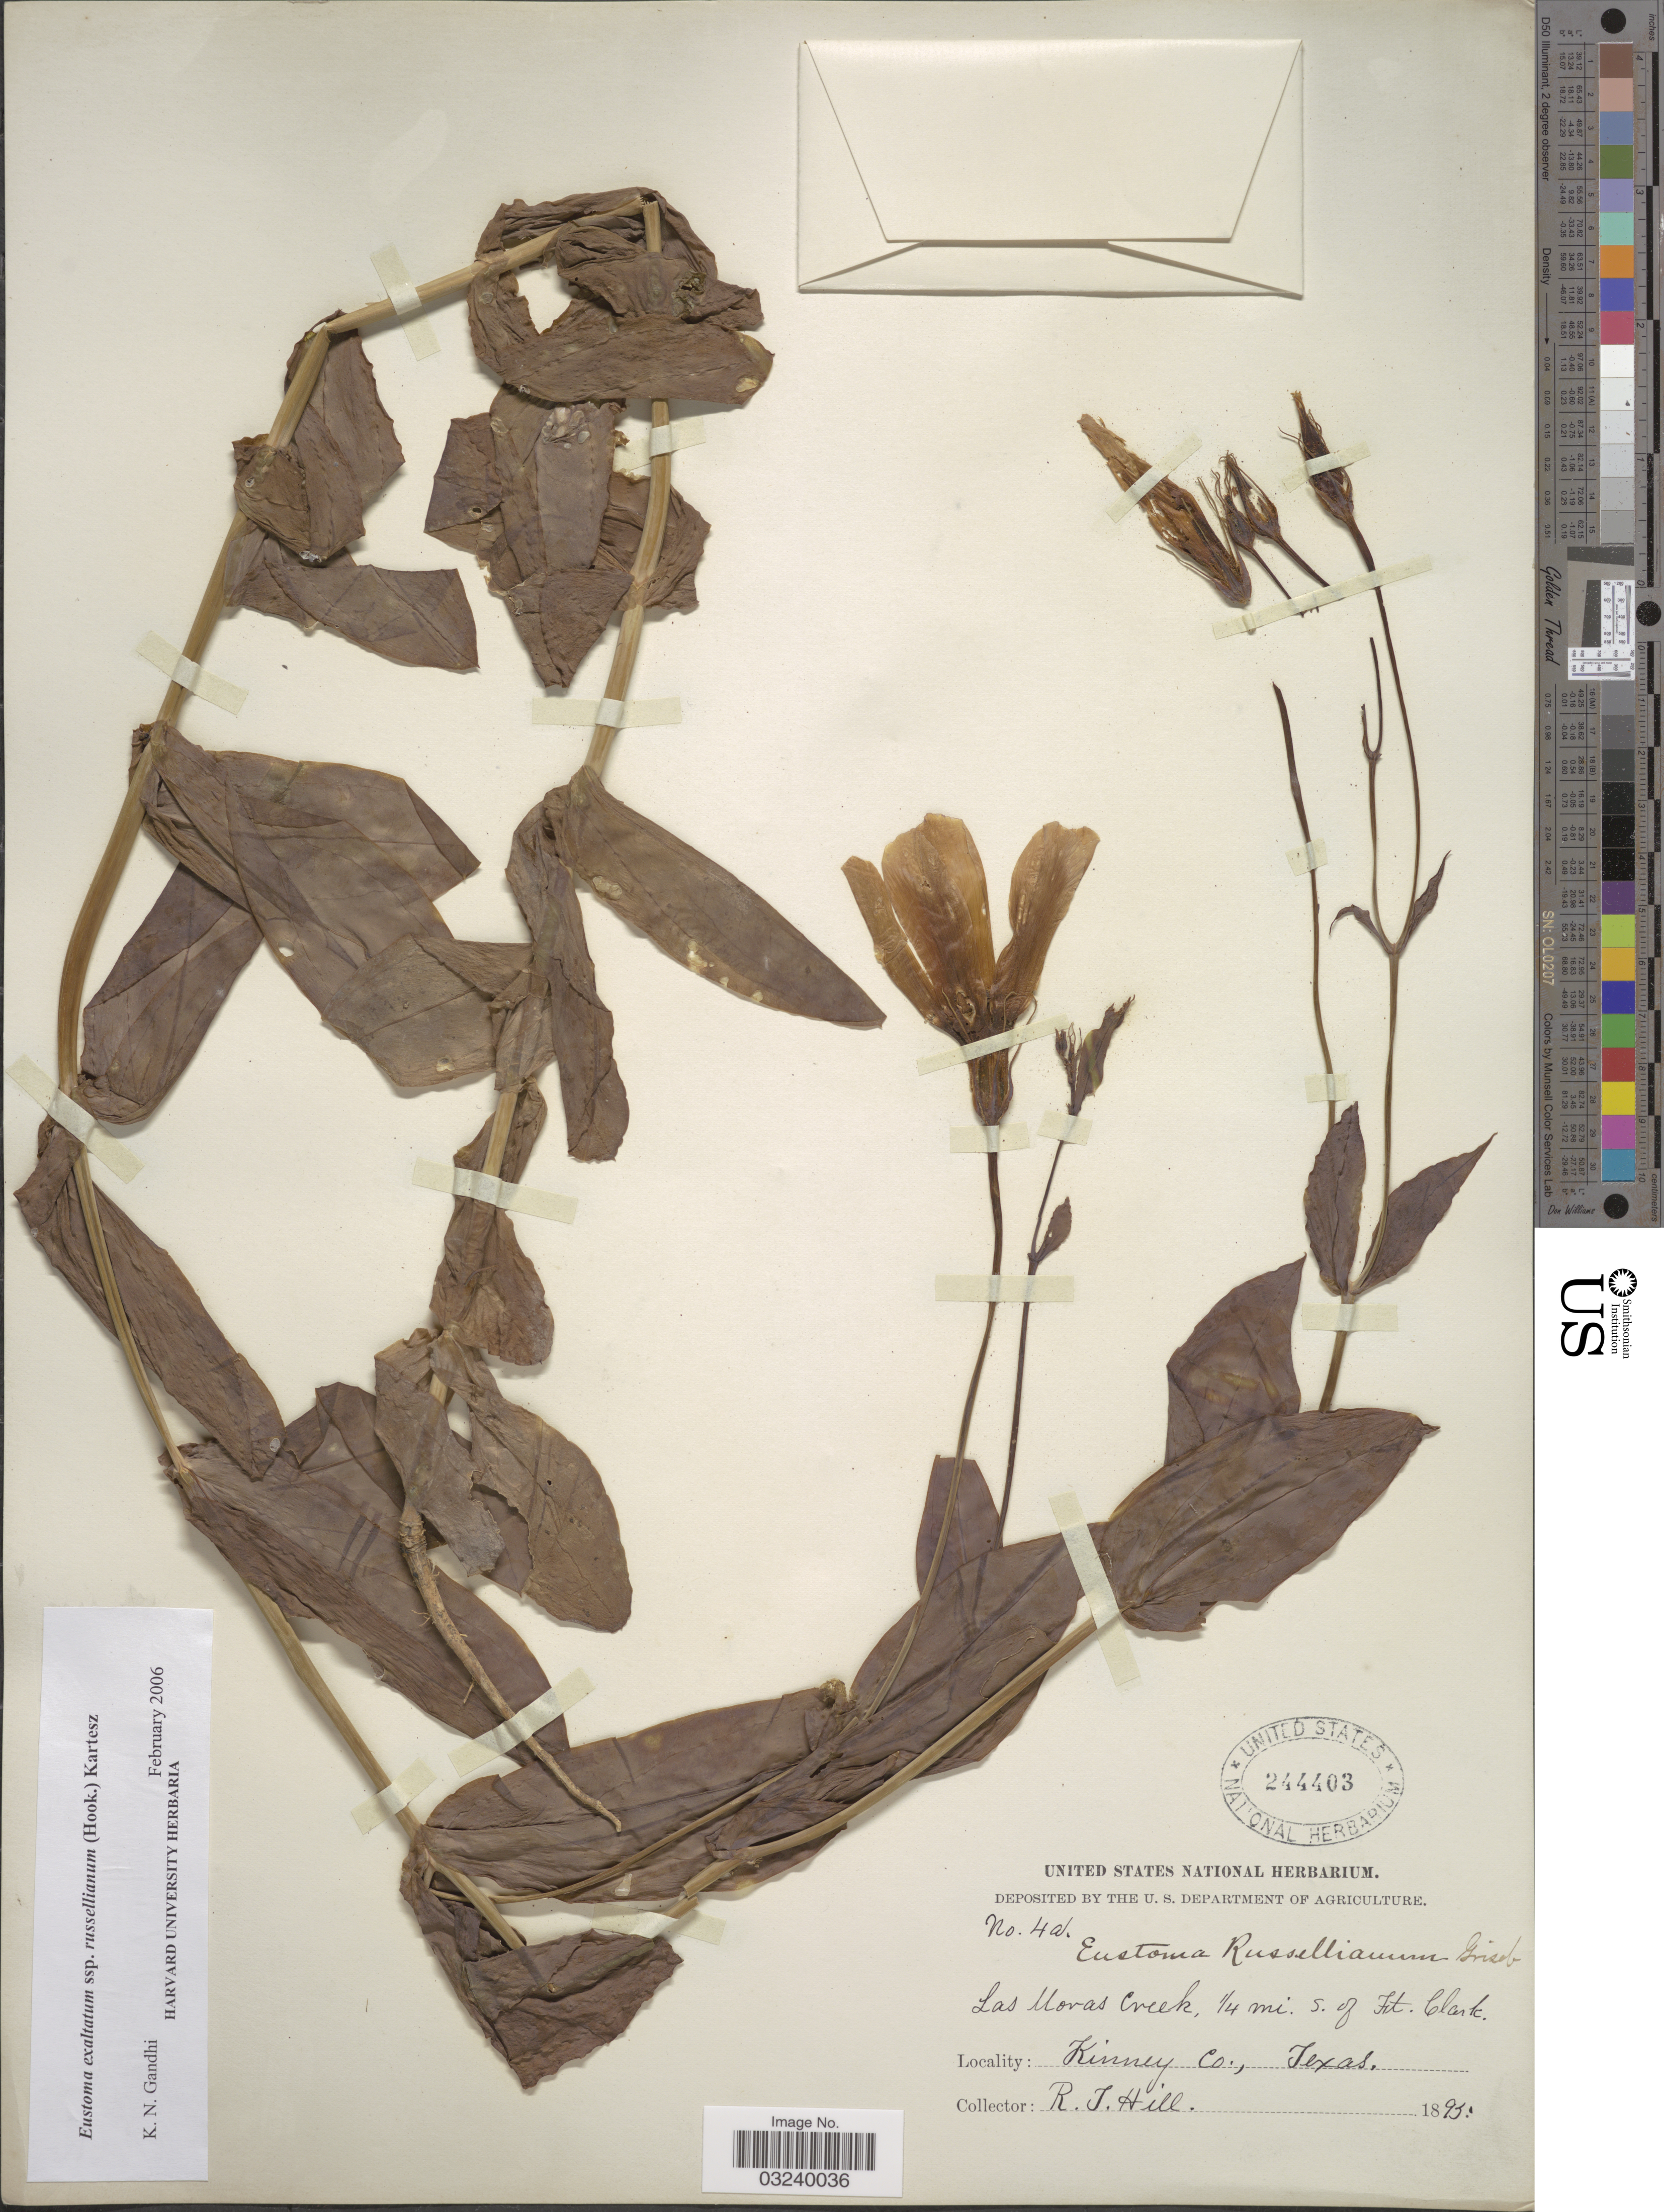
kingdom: Plantae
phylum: Tracheophyta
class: Magnoliopsida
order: Gentianales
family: Gentianaceae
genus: Eustoma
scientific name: Eustoma grandiflorum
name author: (Raf.) Shinners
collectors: R. J. Hill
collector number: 4a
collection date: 1895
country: United States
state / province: Texas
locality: Kinny Co., Texas, Las Moras Creek, ¼ mi. S. of Ft. Clark.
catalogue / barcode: US 244403